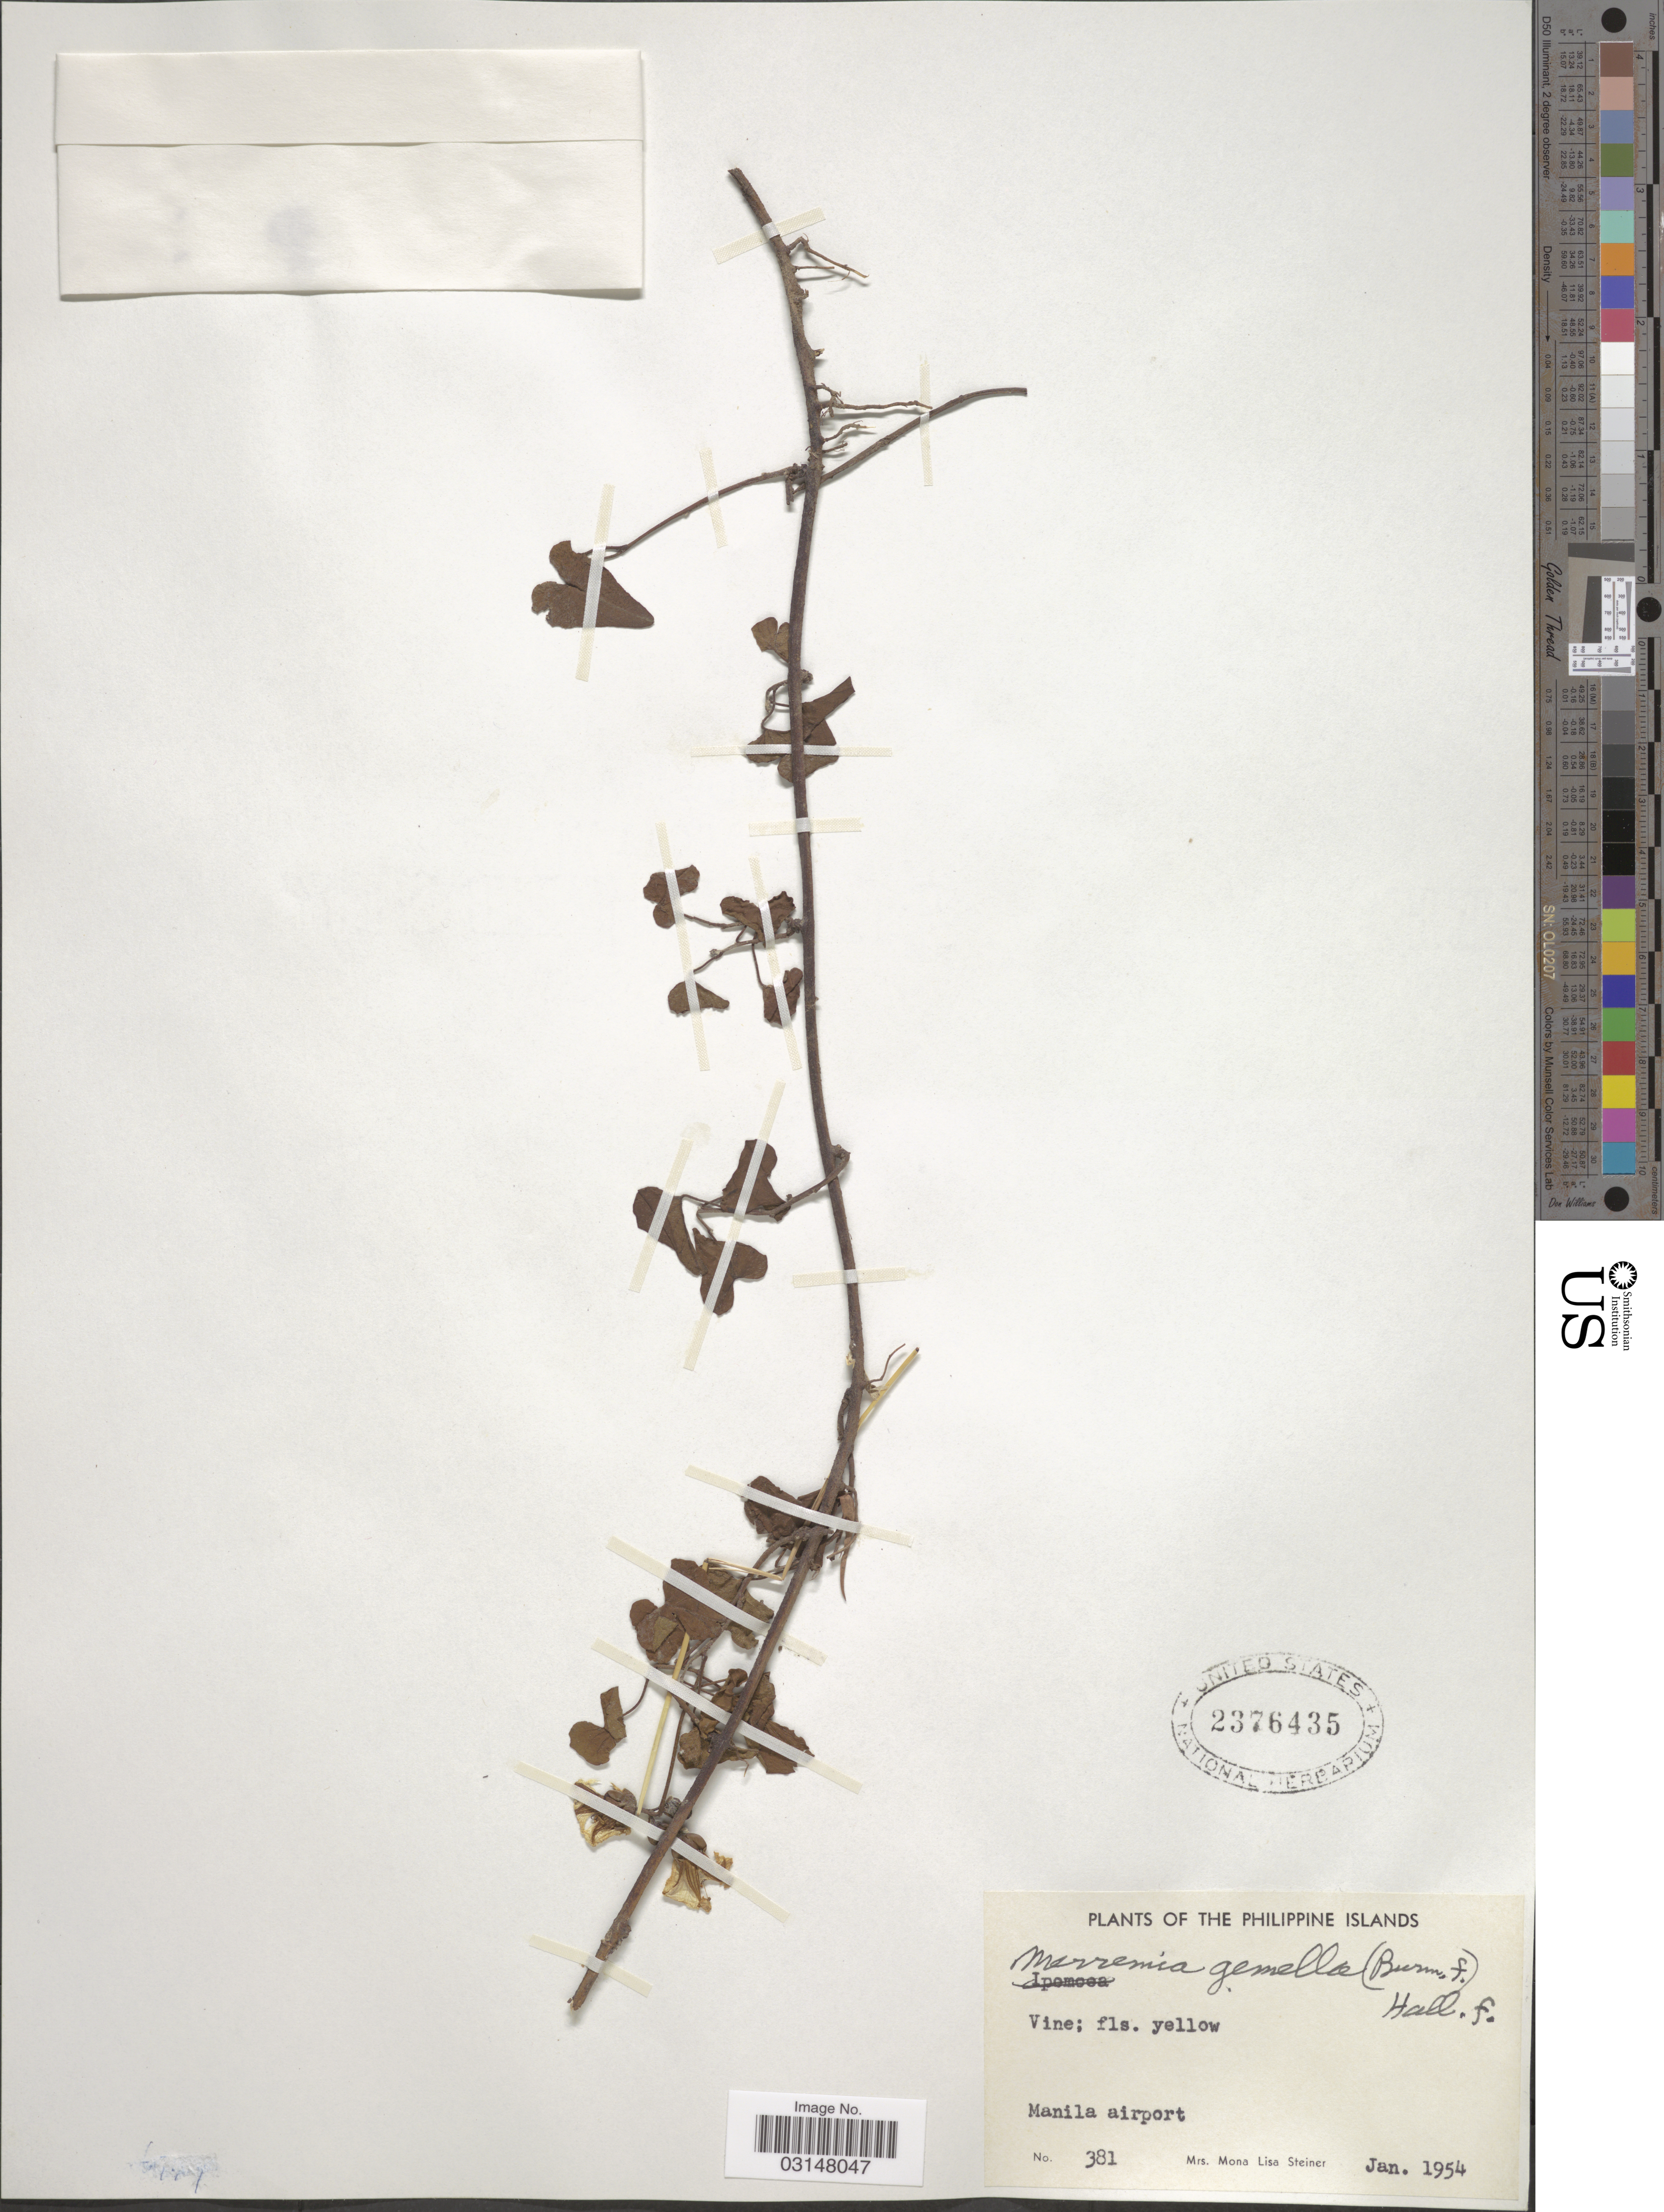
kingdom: Plantae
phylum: Tracheophyta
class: Magnoliopsida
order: Solanales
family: Convolvulaceae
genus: Merremia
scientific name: Merremia gemella var. gemella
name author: (Burm. f.) Hallier f.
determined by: Strong, Mark T., (BOT), Smithsonian Institution - National Museum of Natural History (UNITED STATES)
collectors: M. Steiner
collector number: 381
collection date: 1954-01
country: Philippines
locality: Manila airport.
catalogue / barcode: US 2376435